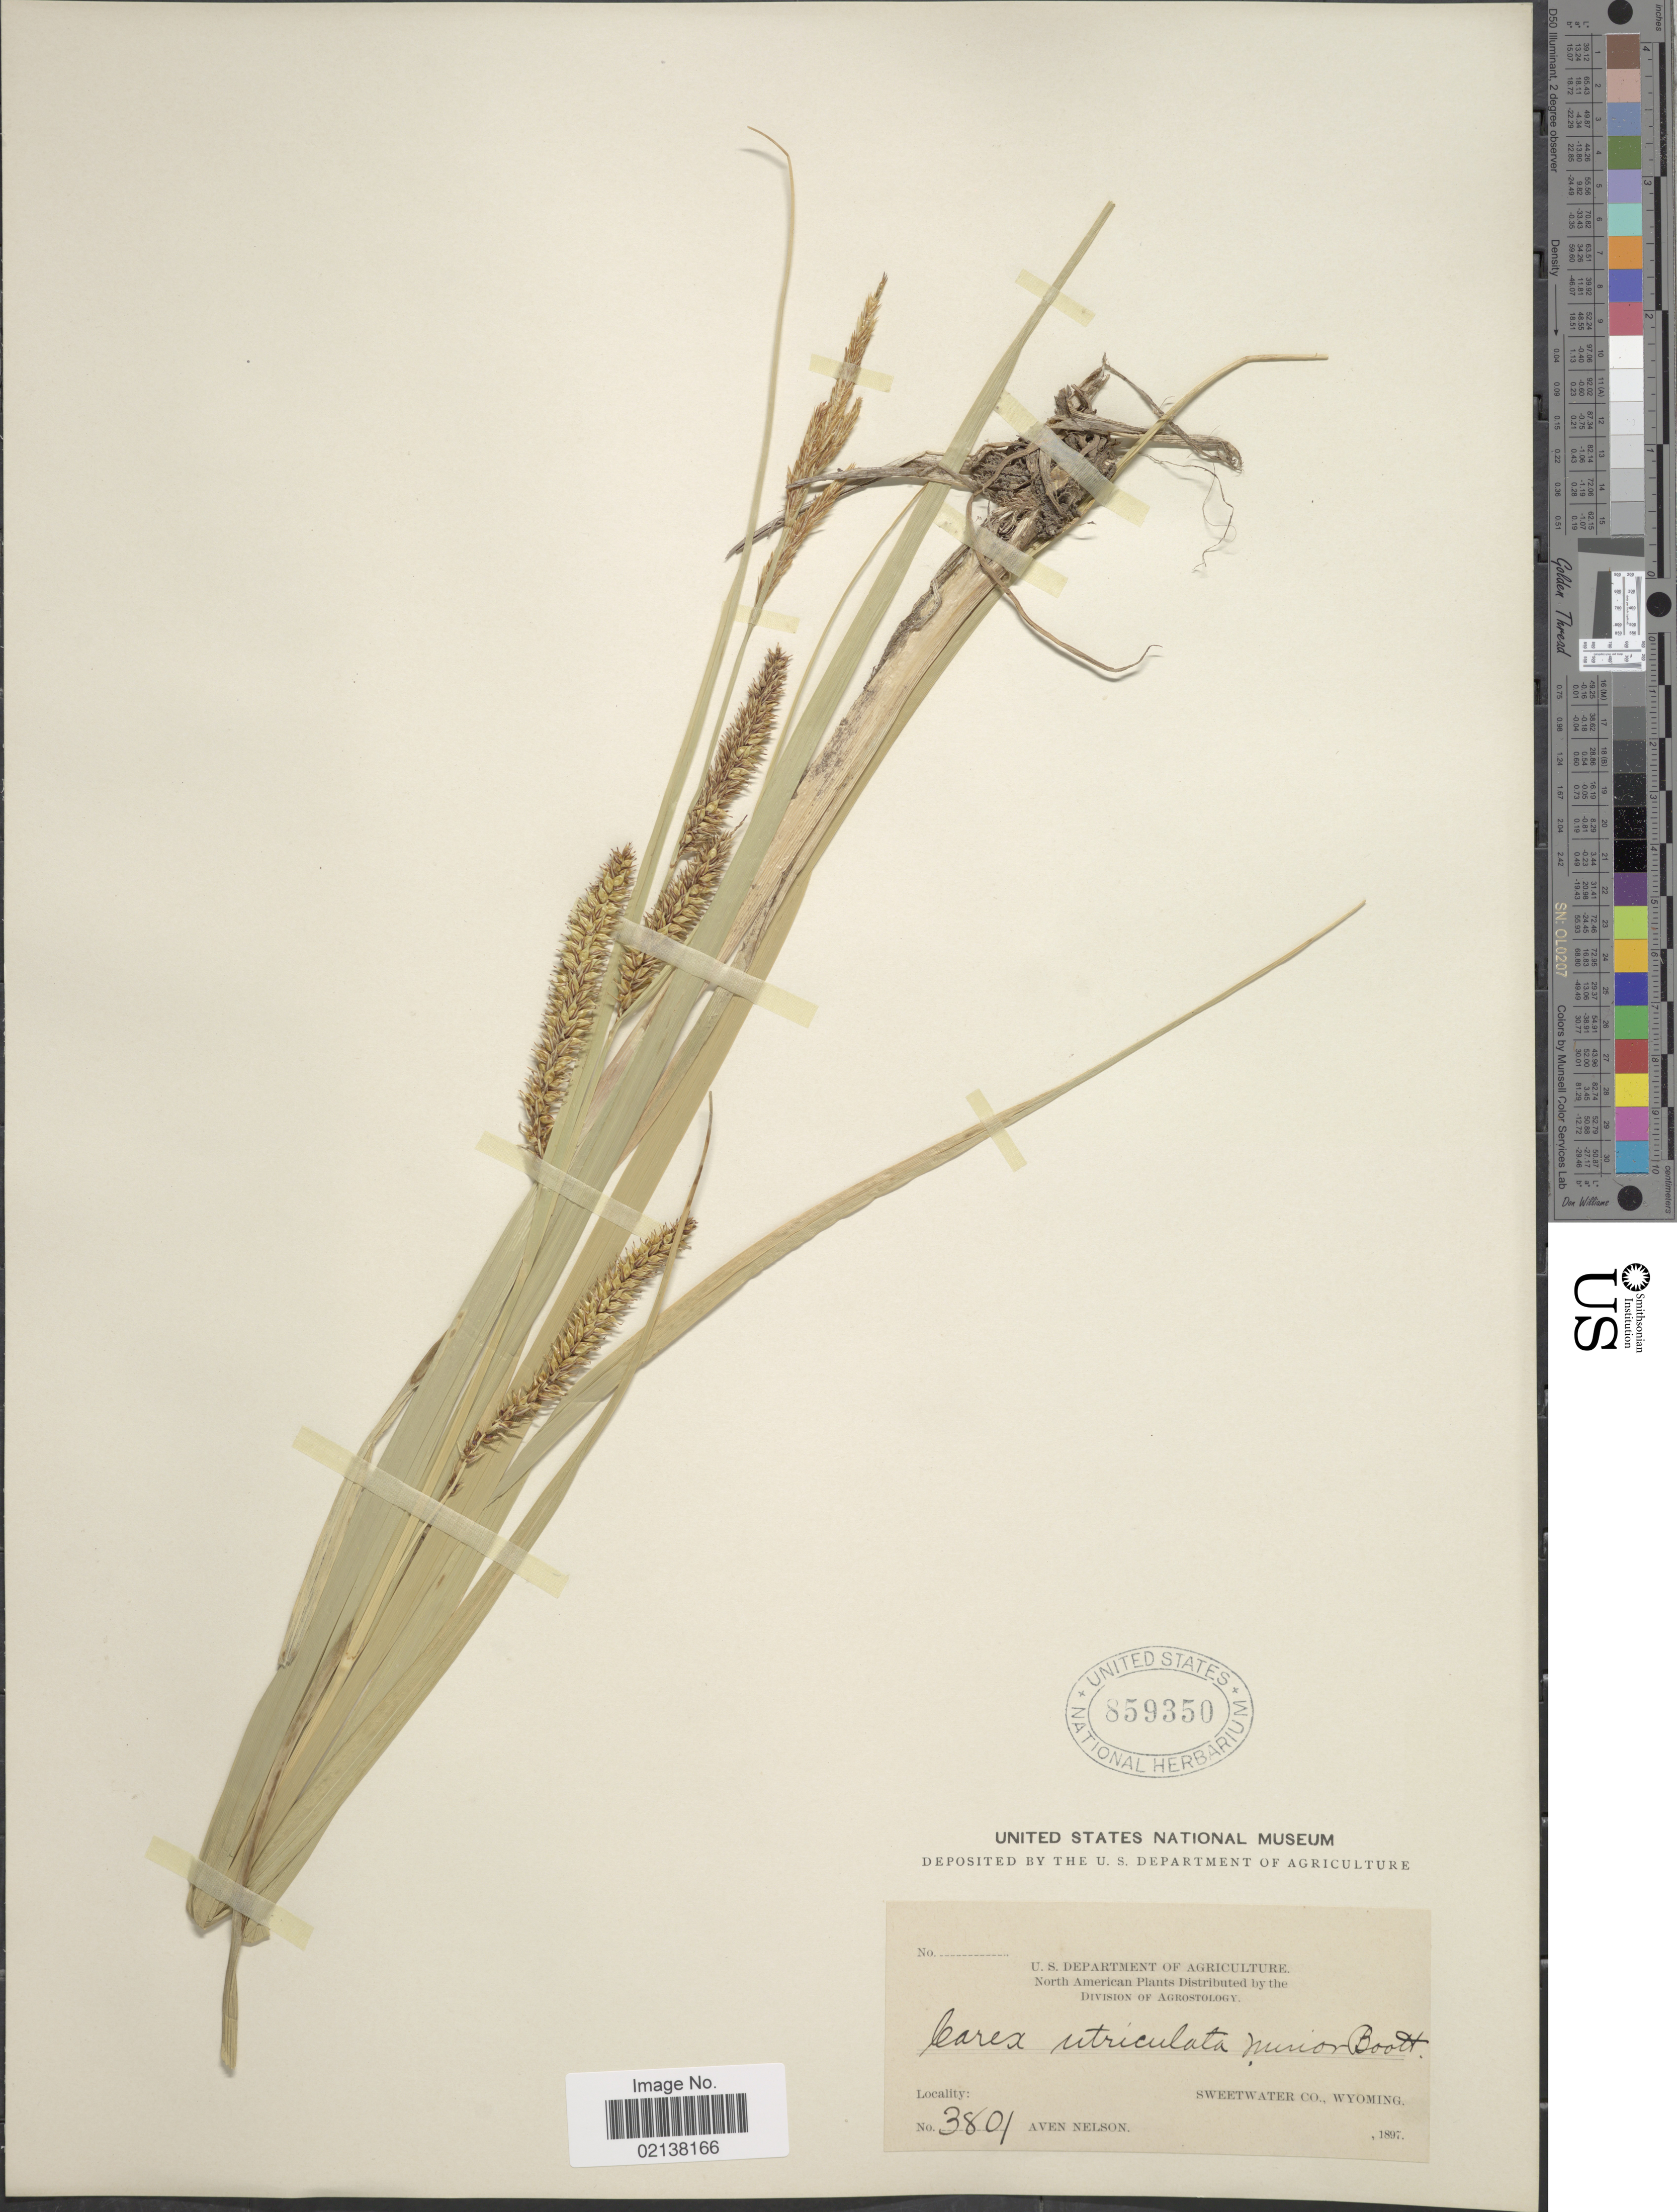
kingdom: Plantae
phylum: Tracheophyta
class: Liliopsida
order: Poales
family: Cyperaceae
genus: Carex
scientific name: Carex utriculata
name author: Boott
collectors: A. Nelson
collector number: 3801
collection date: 1897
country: United States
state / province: Wyoming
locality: Sweetwater Co.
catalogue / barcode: US 859350